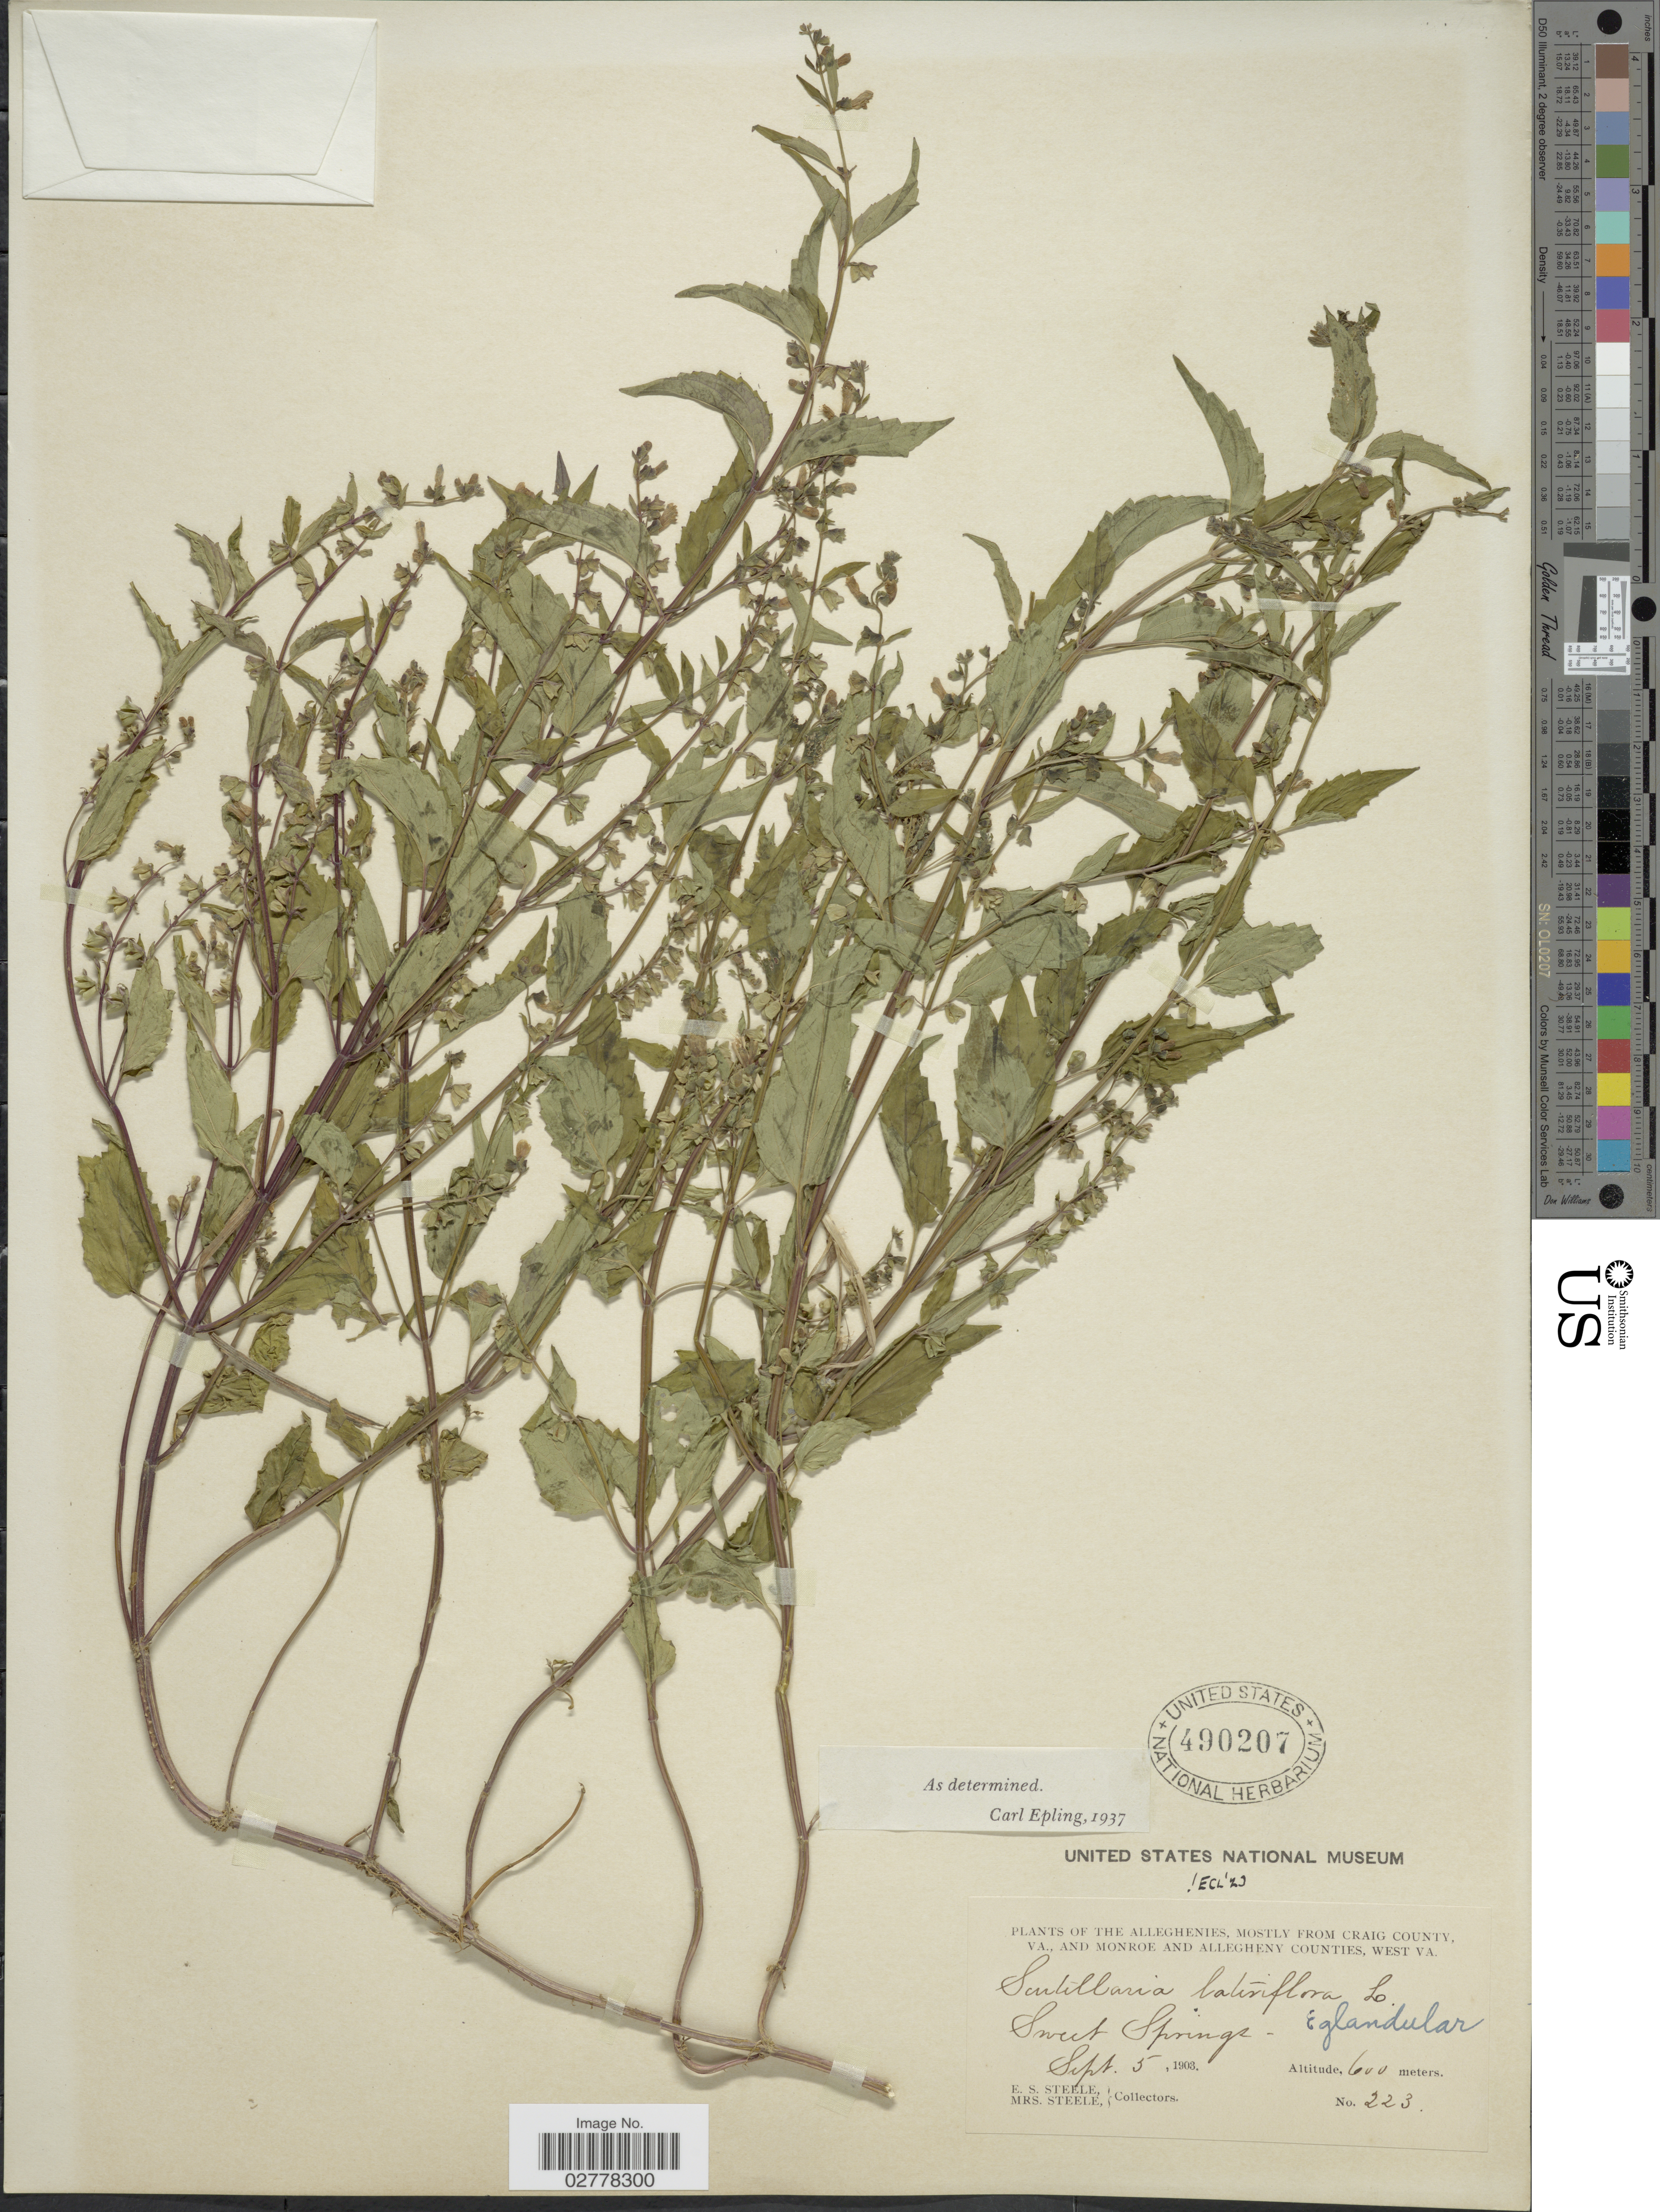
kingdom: Plantae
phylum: Tracheophyta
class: Magnoliopsida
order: Lamiales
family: Lamiaceae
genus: Scutellaria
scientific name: Scutellaria lateriflora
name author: L.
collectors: E. Steele & Mrs. E. S. Steele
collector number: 223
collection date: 1903-09-05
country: United States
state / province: Virginia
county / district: Craig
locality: The Alleghenies, mostly from Craig County, Va., and Monroe and Allegheny Counties, West Va. Sweet Springs.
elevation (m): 600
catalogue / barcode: US 490207